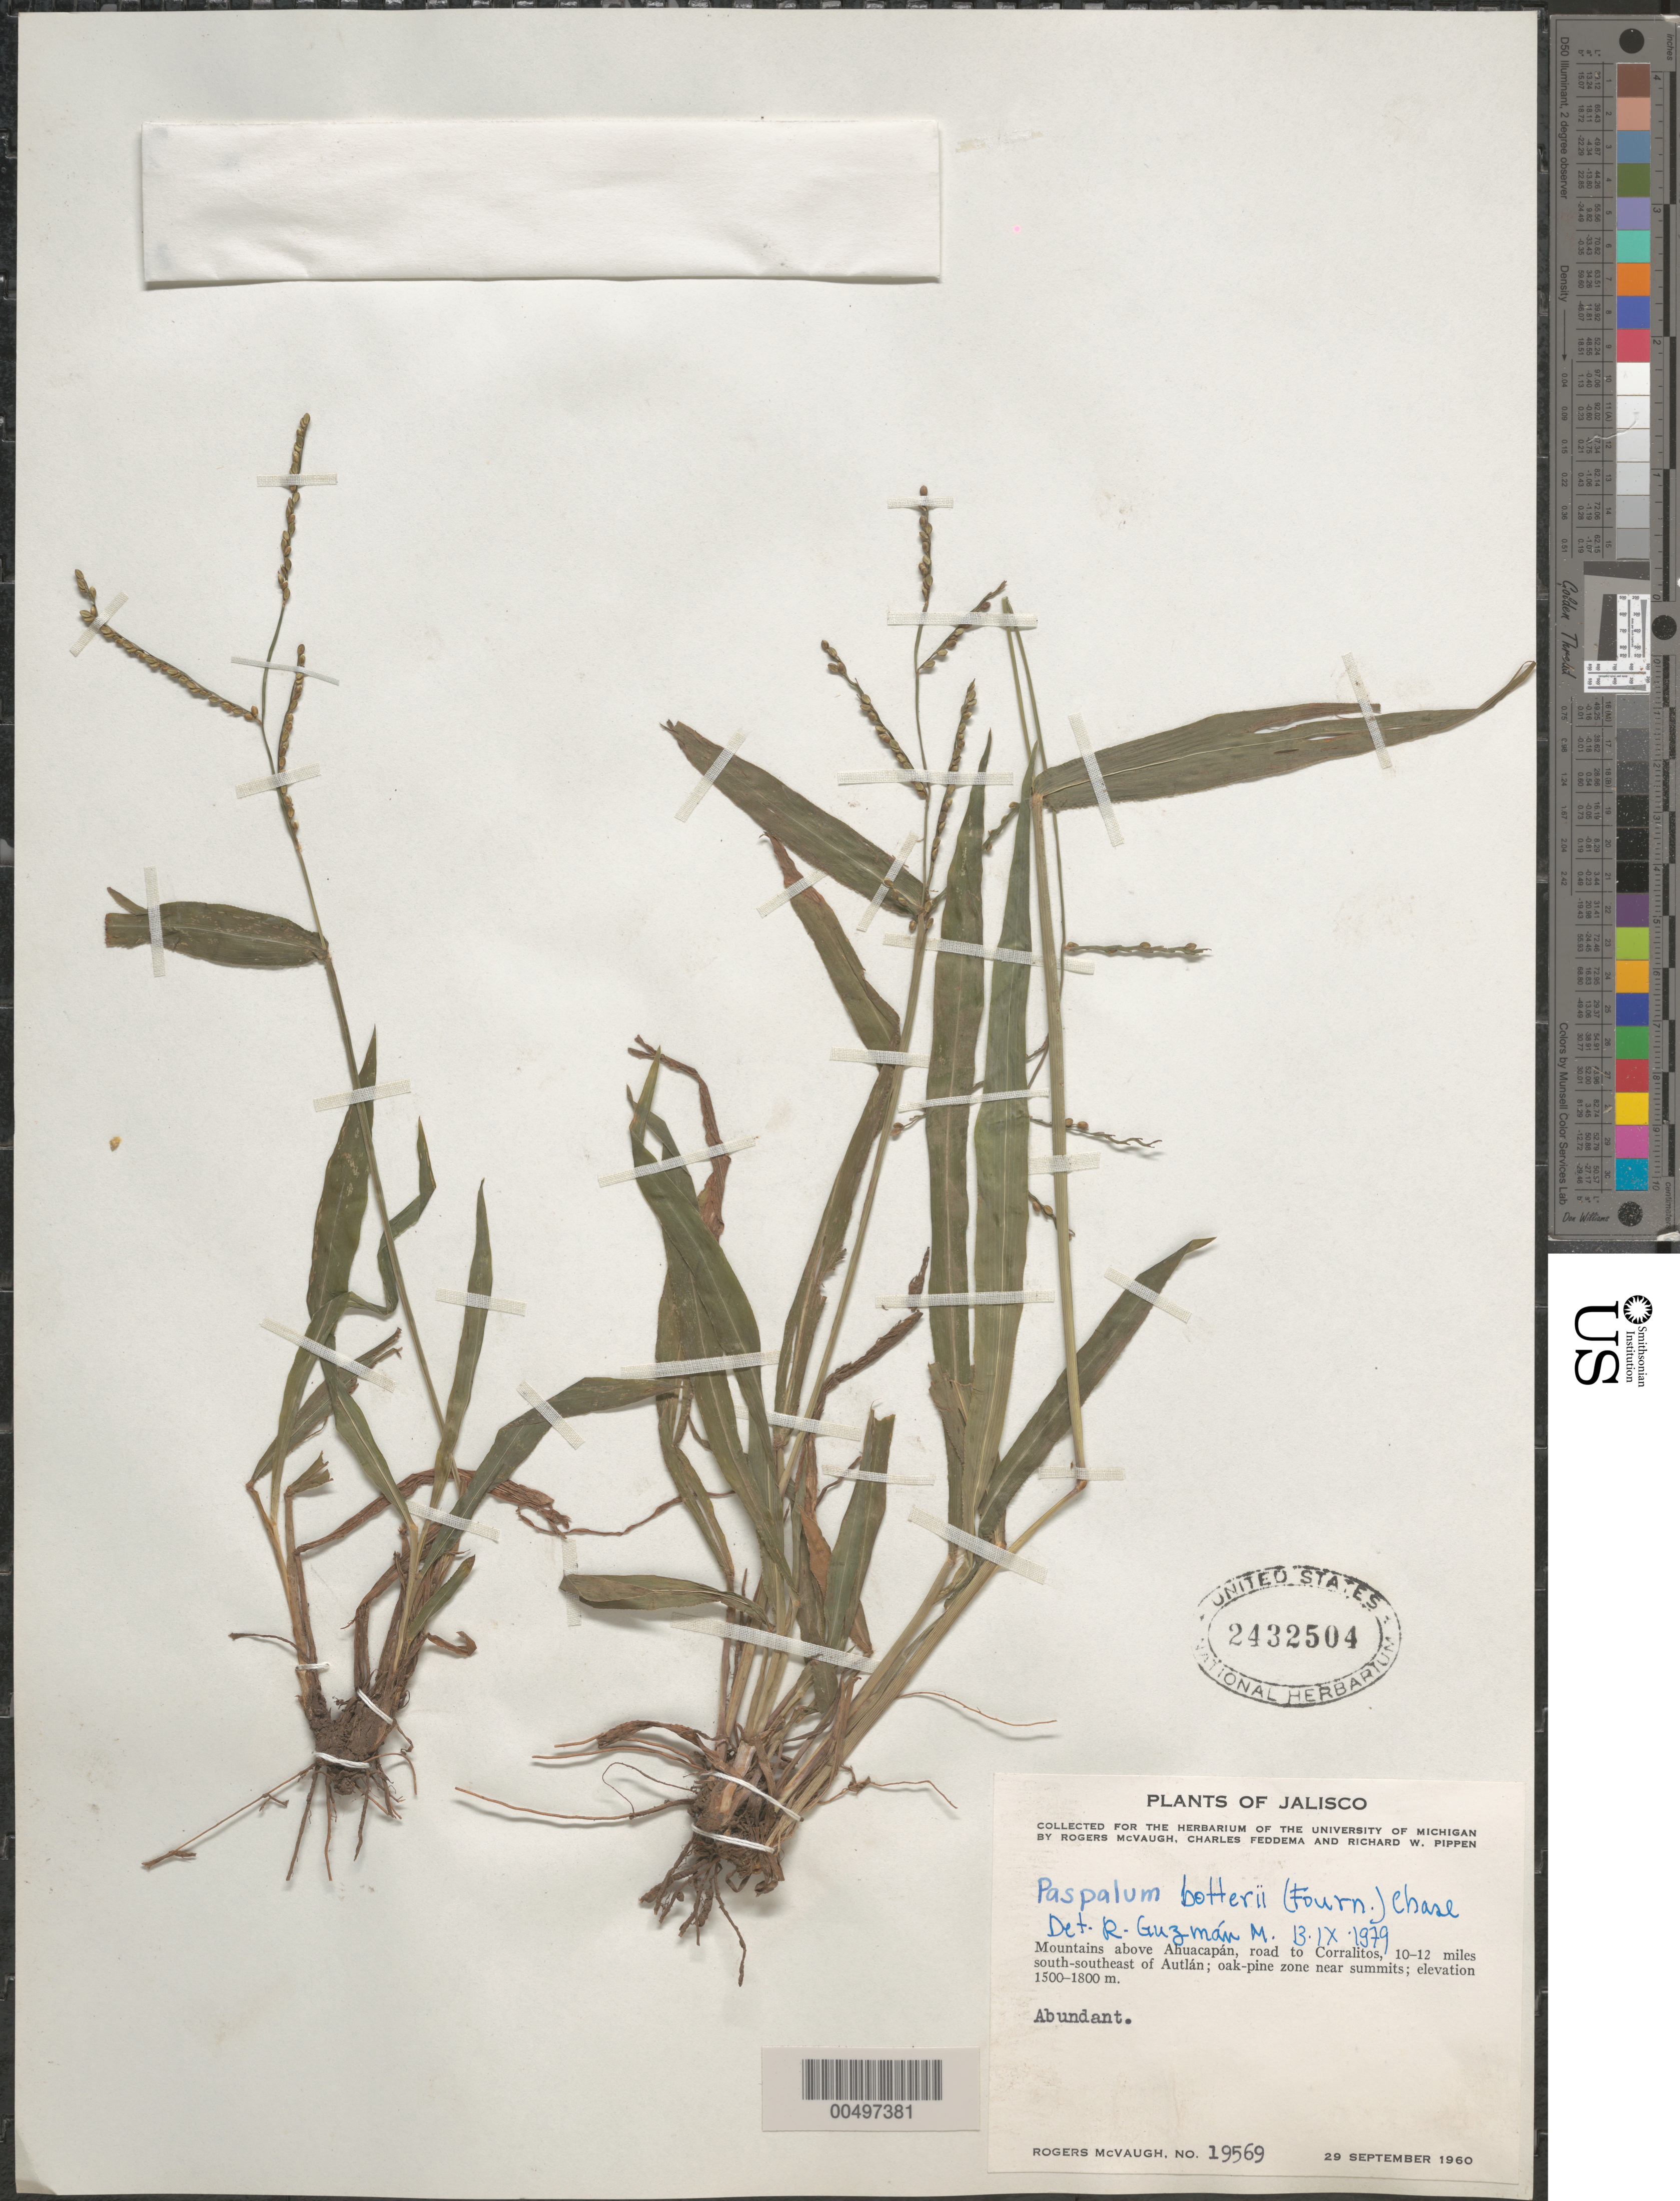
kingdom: Plantae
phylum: Tracheophyta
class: Liliopsida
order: Poales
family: Poaceae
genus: Paspalum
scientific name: Paspalum botteri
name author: (E. Fourn.) Chase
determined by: Guzm n-M., R.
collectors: R. McVaugh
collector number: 19569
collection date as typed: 29 Sep 1960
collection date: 1960-09-29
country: Mexico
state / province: Jalisco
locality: Mts above Ahuacapán, rd to Corralitos, 10-12 mi S-SE of Autlán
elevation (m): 1500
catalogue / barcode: US 2432504